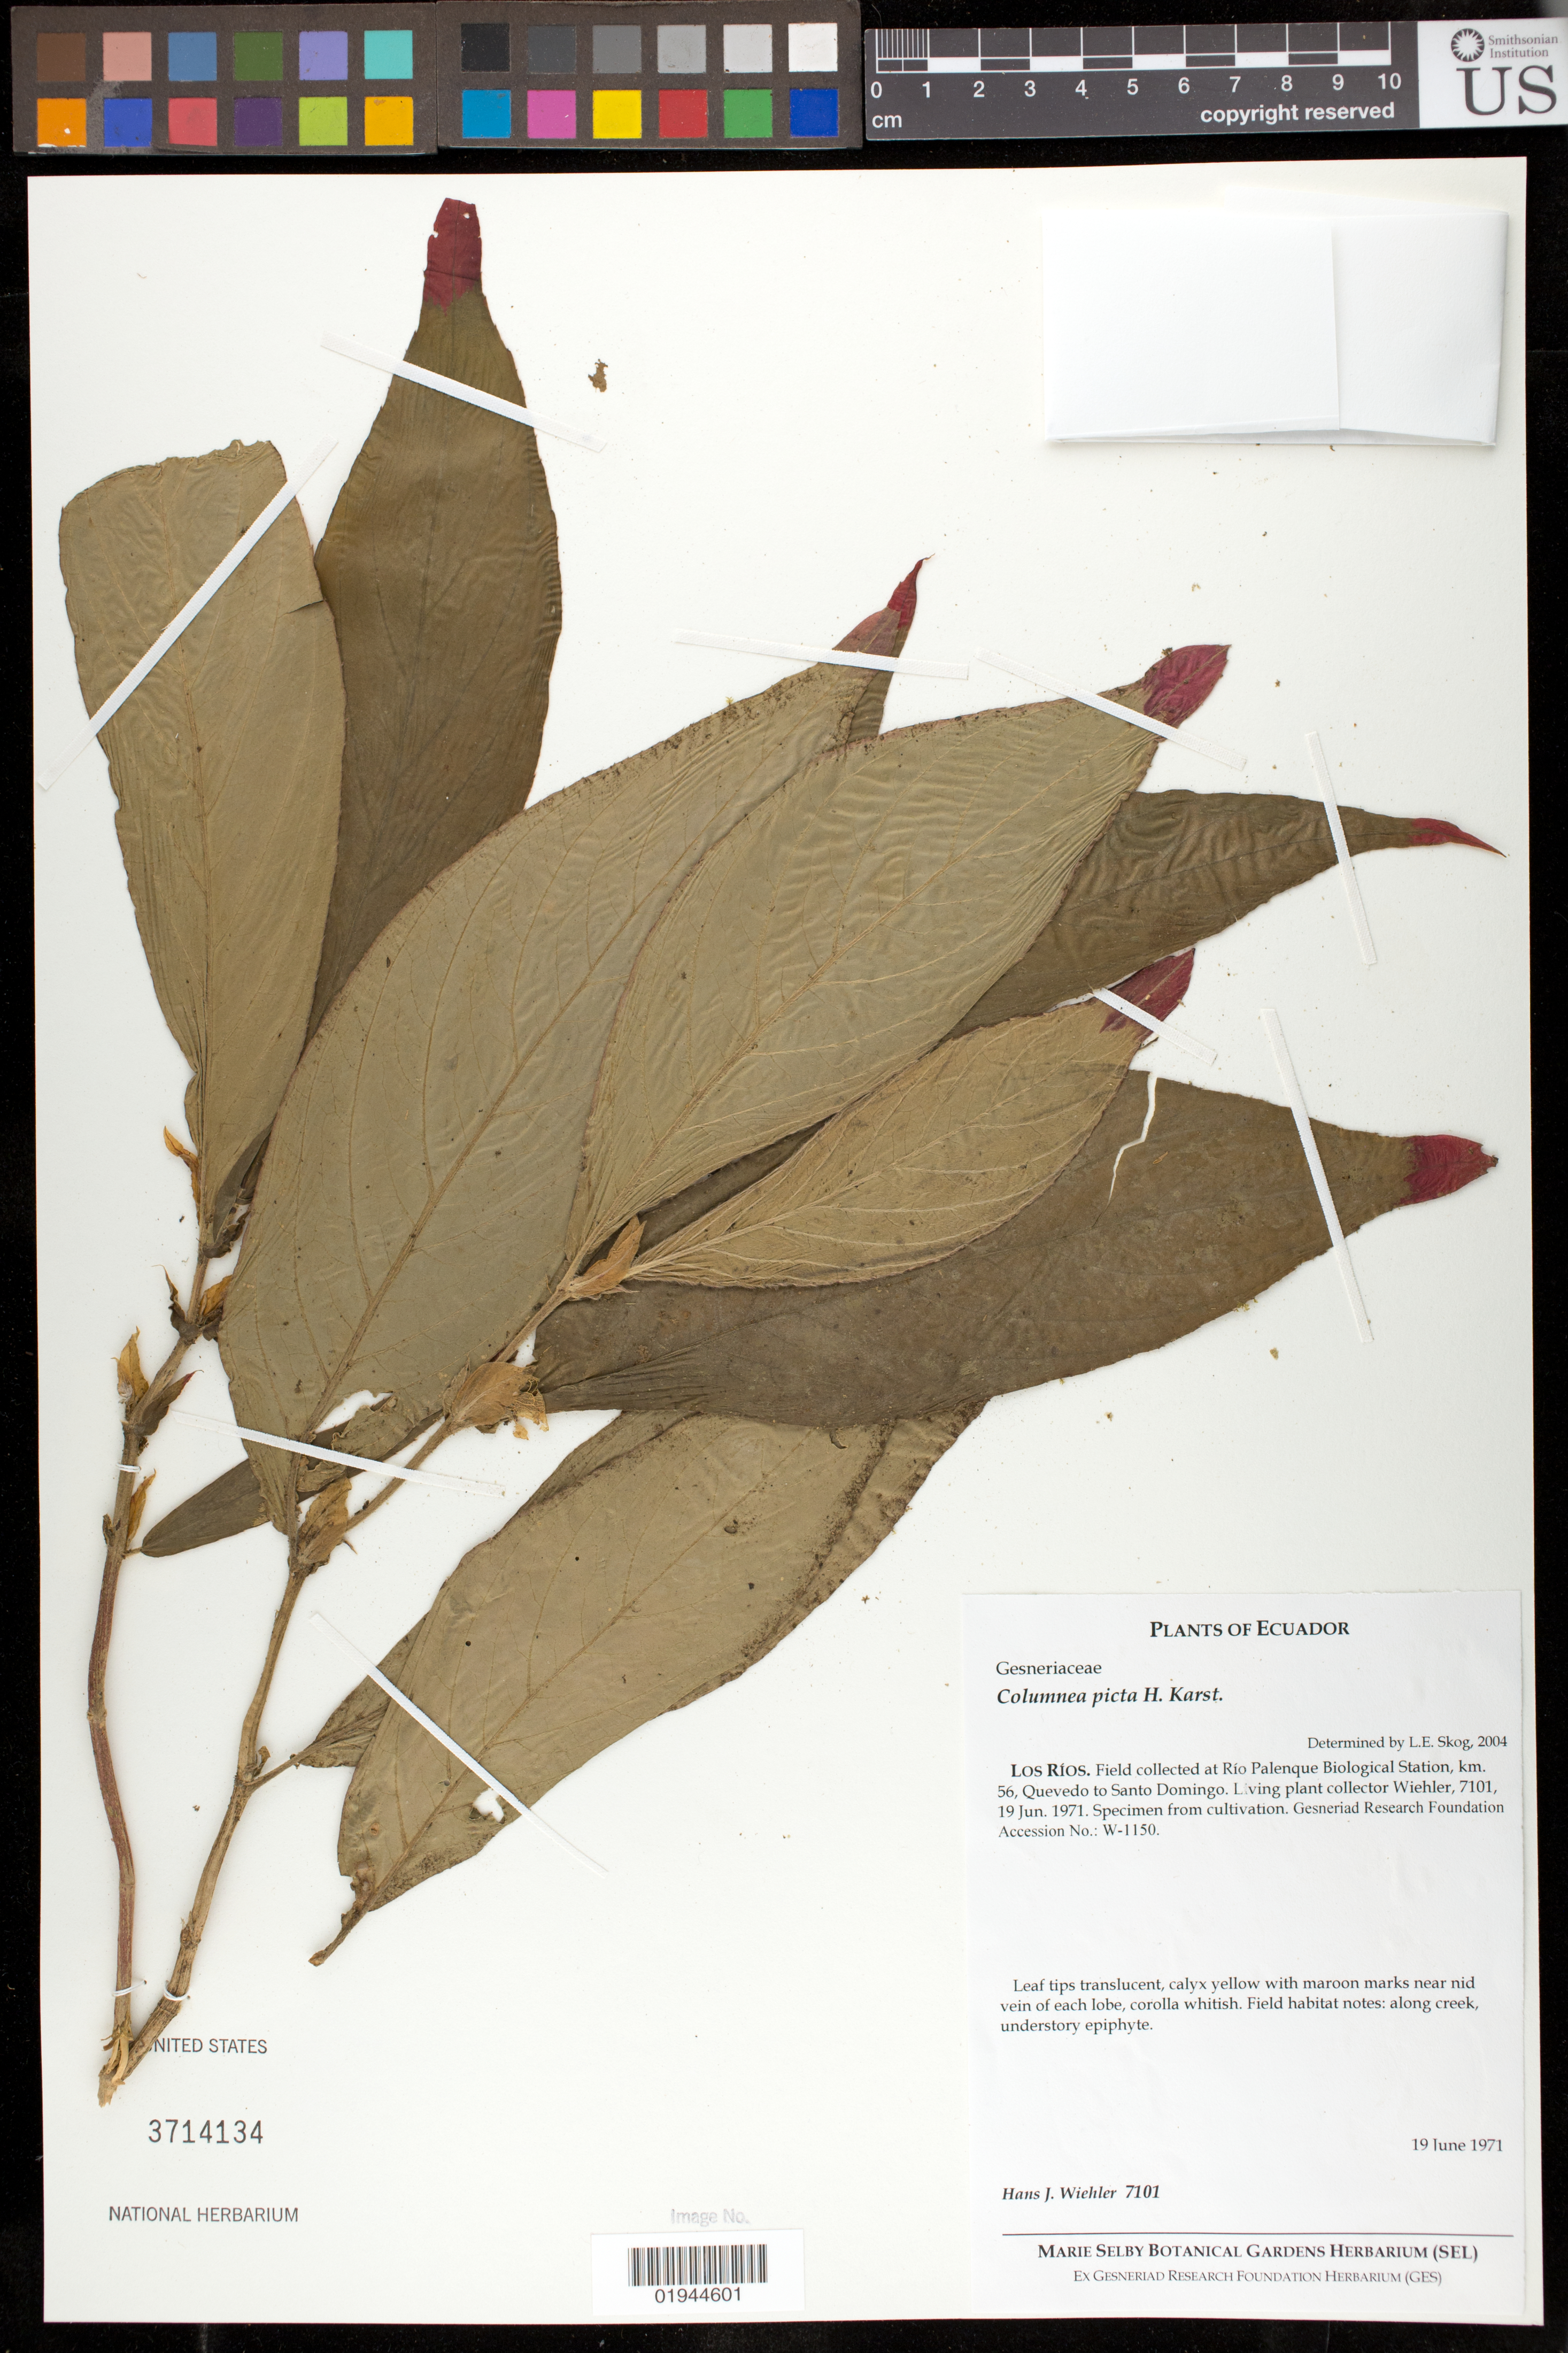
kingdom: Plantae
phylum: Tracheophyta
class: Magnoliopsida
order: Lamiales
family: Gesneriaceae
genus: Columnea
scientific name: Columnea karsteniana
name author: Singh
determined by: Skog, Laurence E.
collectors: H. J. Wiehler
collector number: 7101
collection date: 1971-06-19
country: United States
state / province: Florida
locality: Marie Selby Botanical Gardens, ex. Gesneriad Research Foundation Herbarium.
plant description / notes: Field collected at Rio Palenque Biological Station, km 56, Quevedo to Santo Domingo.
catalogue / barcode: US 3714134